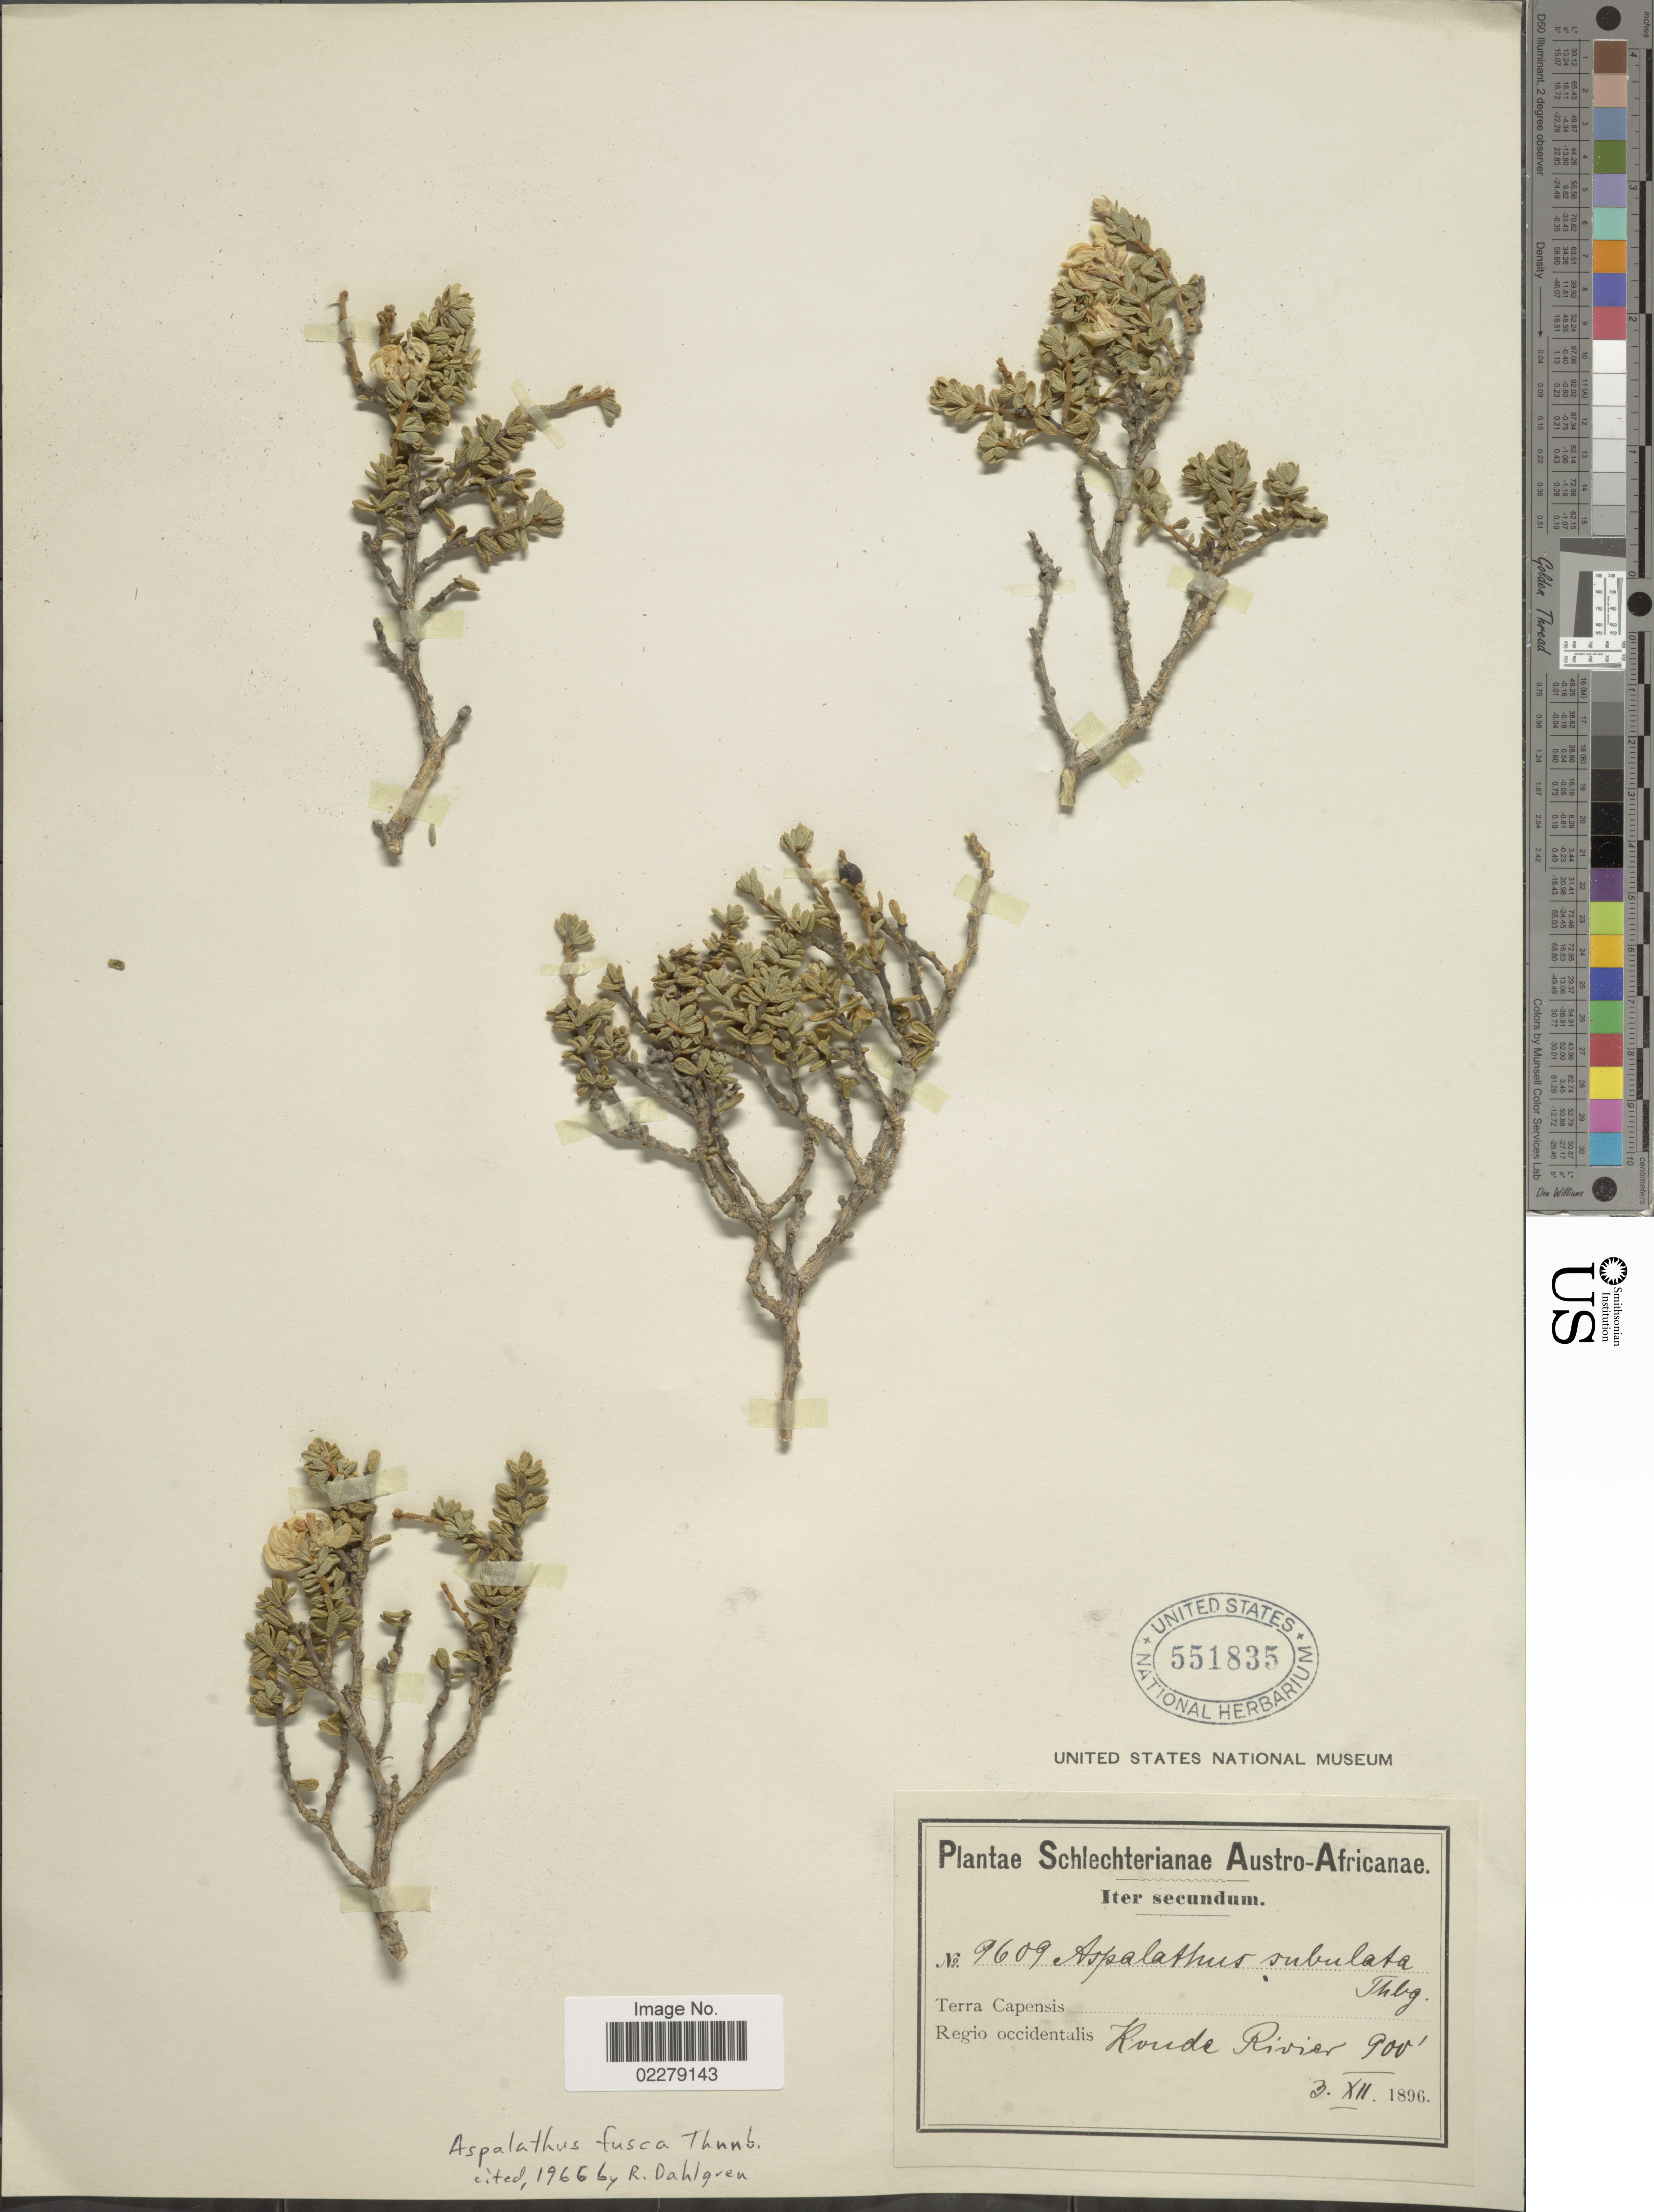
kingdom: Plantae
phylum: Tracheophyta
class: Magnoliopsida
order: Fabales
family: Fabaceae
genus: Aspalathus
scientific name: Aspalathus fusca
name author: Thunb.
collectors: Schlechter, --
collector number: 9609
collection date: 1896-12-03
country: South Africa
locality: Austro- Africanae. Terra Capensis. Regio occidentalis, koude Rivier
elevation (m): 274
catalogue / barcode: US 551835